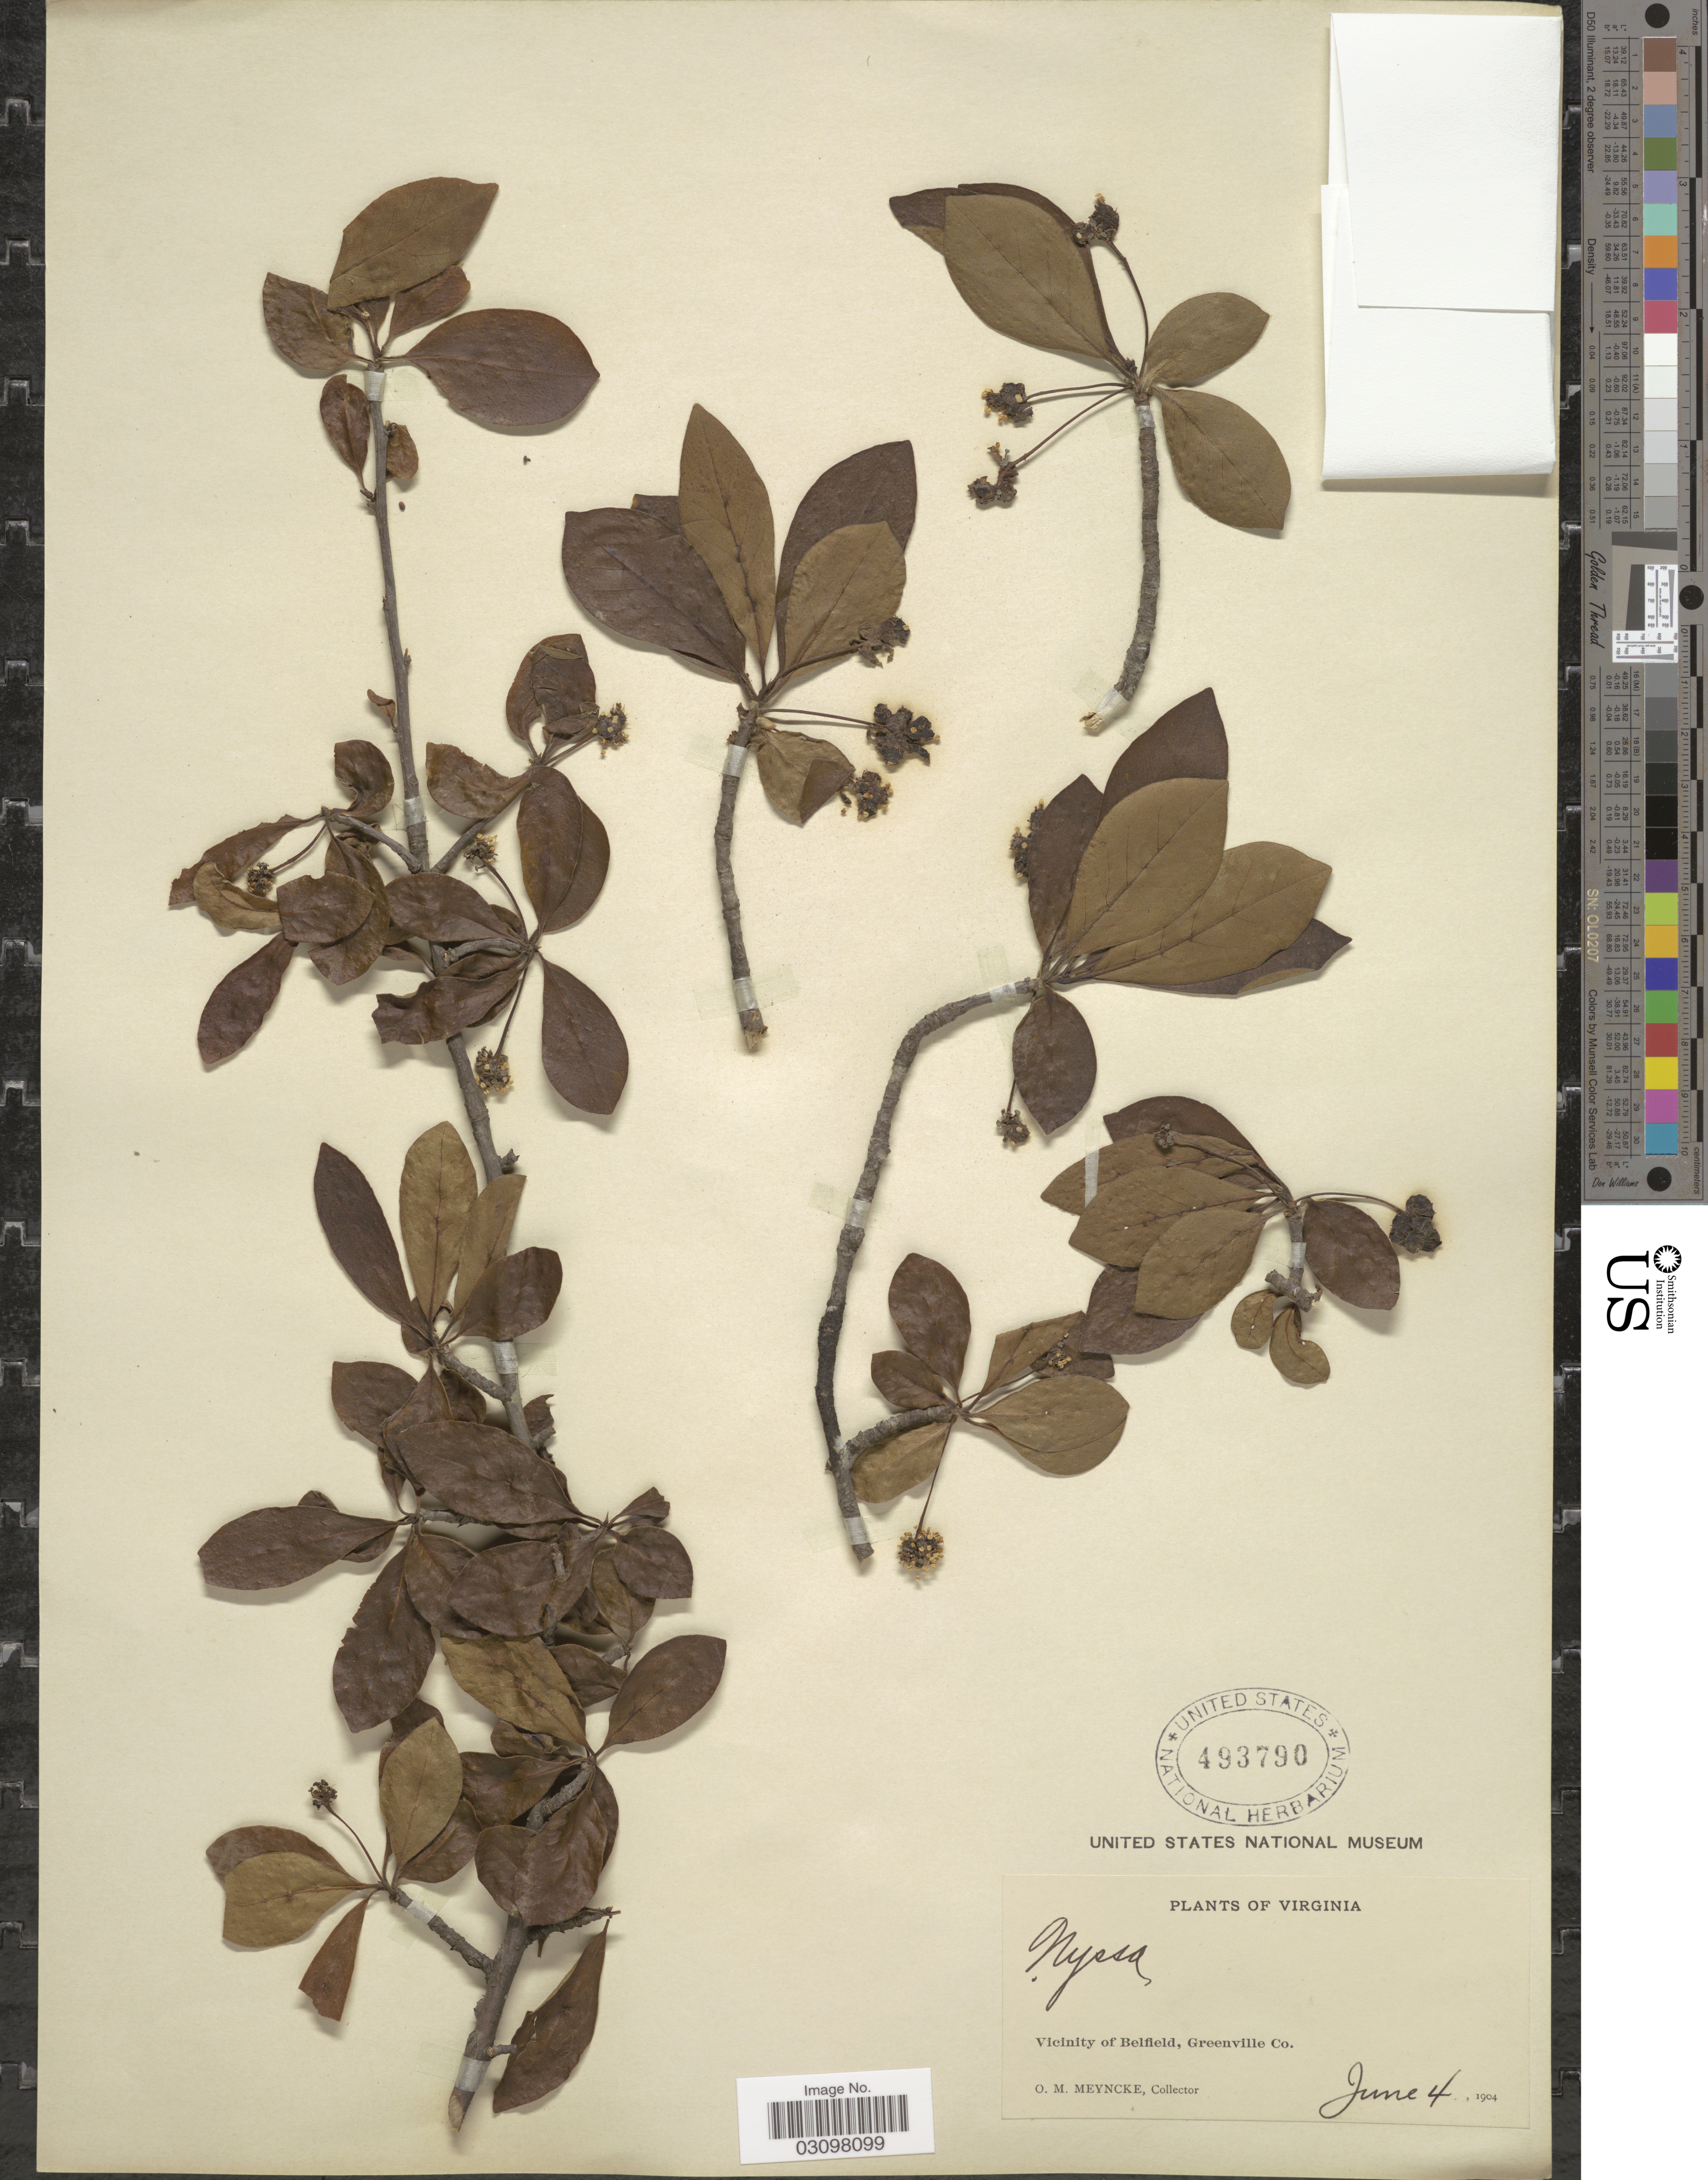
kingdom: Plantae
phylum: Tracheophyta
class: Magnoliopsida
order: Cornales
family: Nyssaceae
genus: Nyssa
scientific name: Nyssa sylvatica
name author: Marshall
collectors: O. Meyncke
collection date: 1904-06-04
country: United States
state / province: Virginia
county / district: Greensville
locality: Vicinity of Belfield, Greenville Co.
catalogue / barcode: US 493790